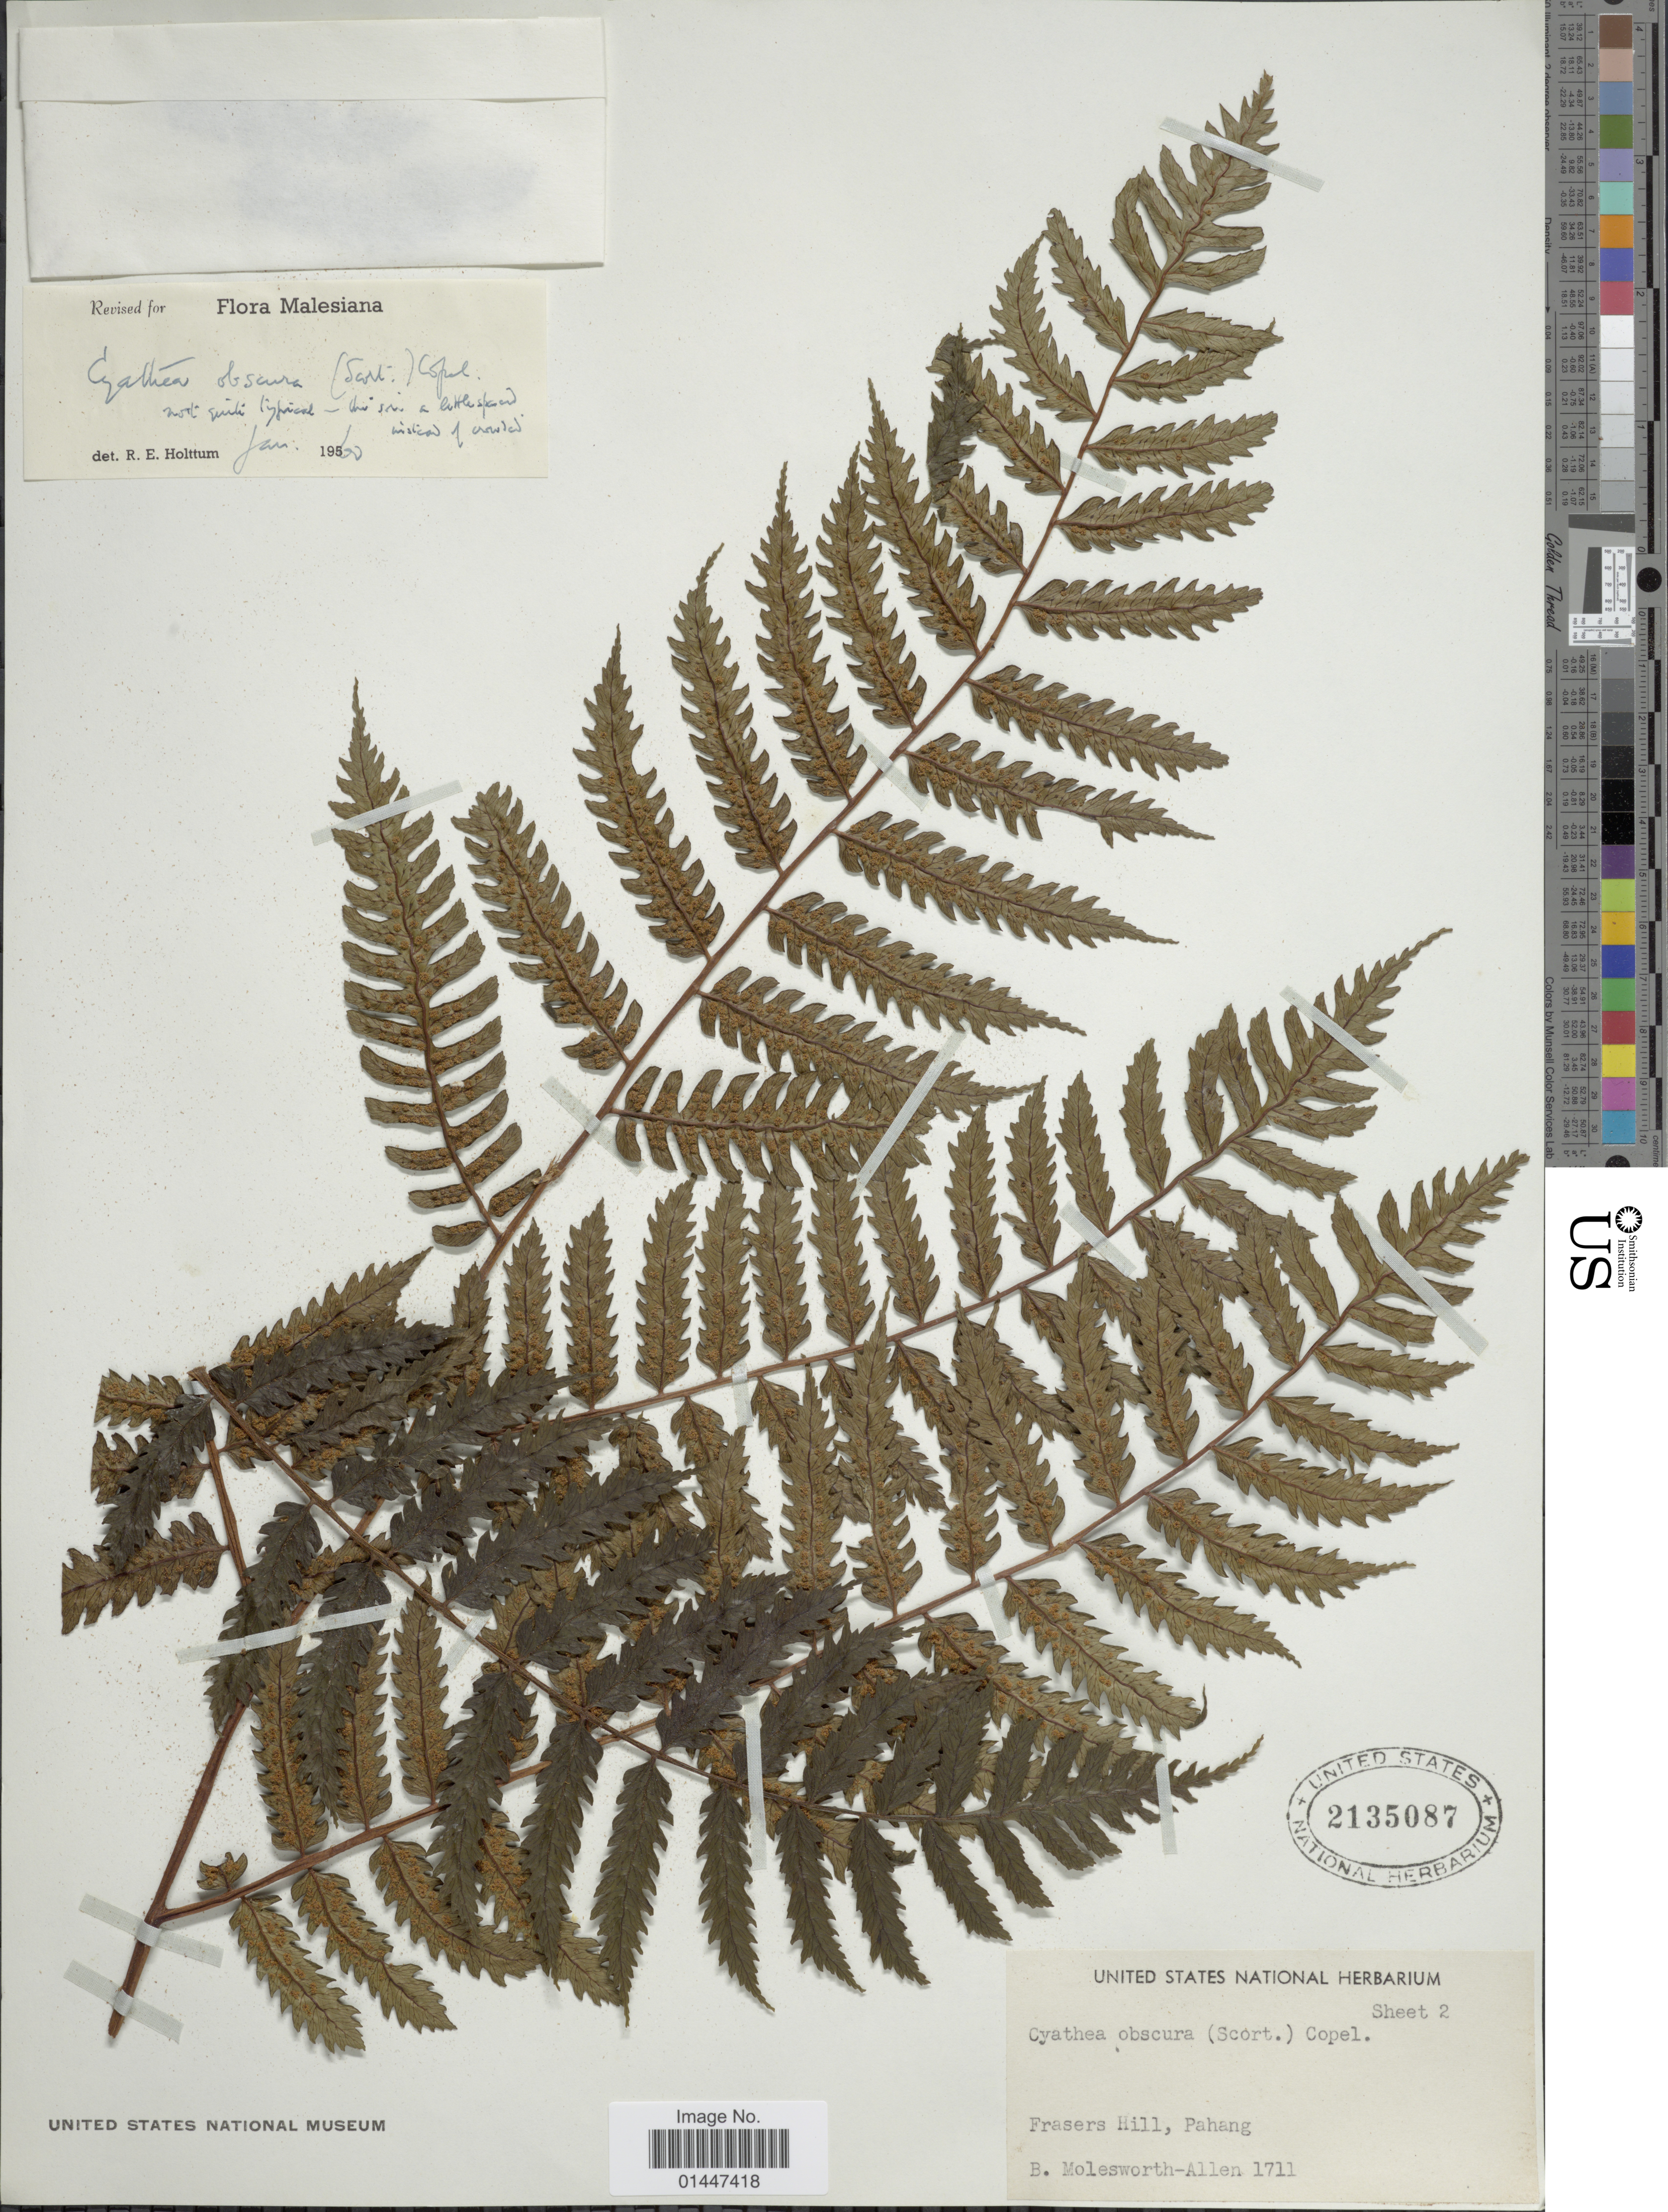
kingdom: Plantae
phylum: Tracheophyta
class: Polypodiopsida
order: Cyatheales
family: Cyatheaceae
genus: Sphaeropteris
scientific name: Sphaeropteris obscura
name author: (Scort.) R.M. Tryon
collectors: B. E. G. Molesworth-Allen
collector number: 1711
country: Malaysia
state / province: Pahang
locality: Frasers Hill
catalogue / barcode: US 2135087